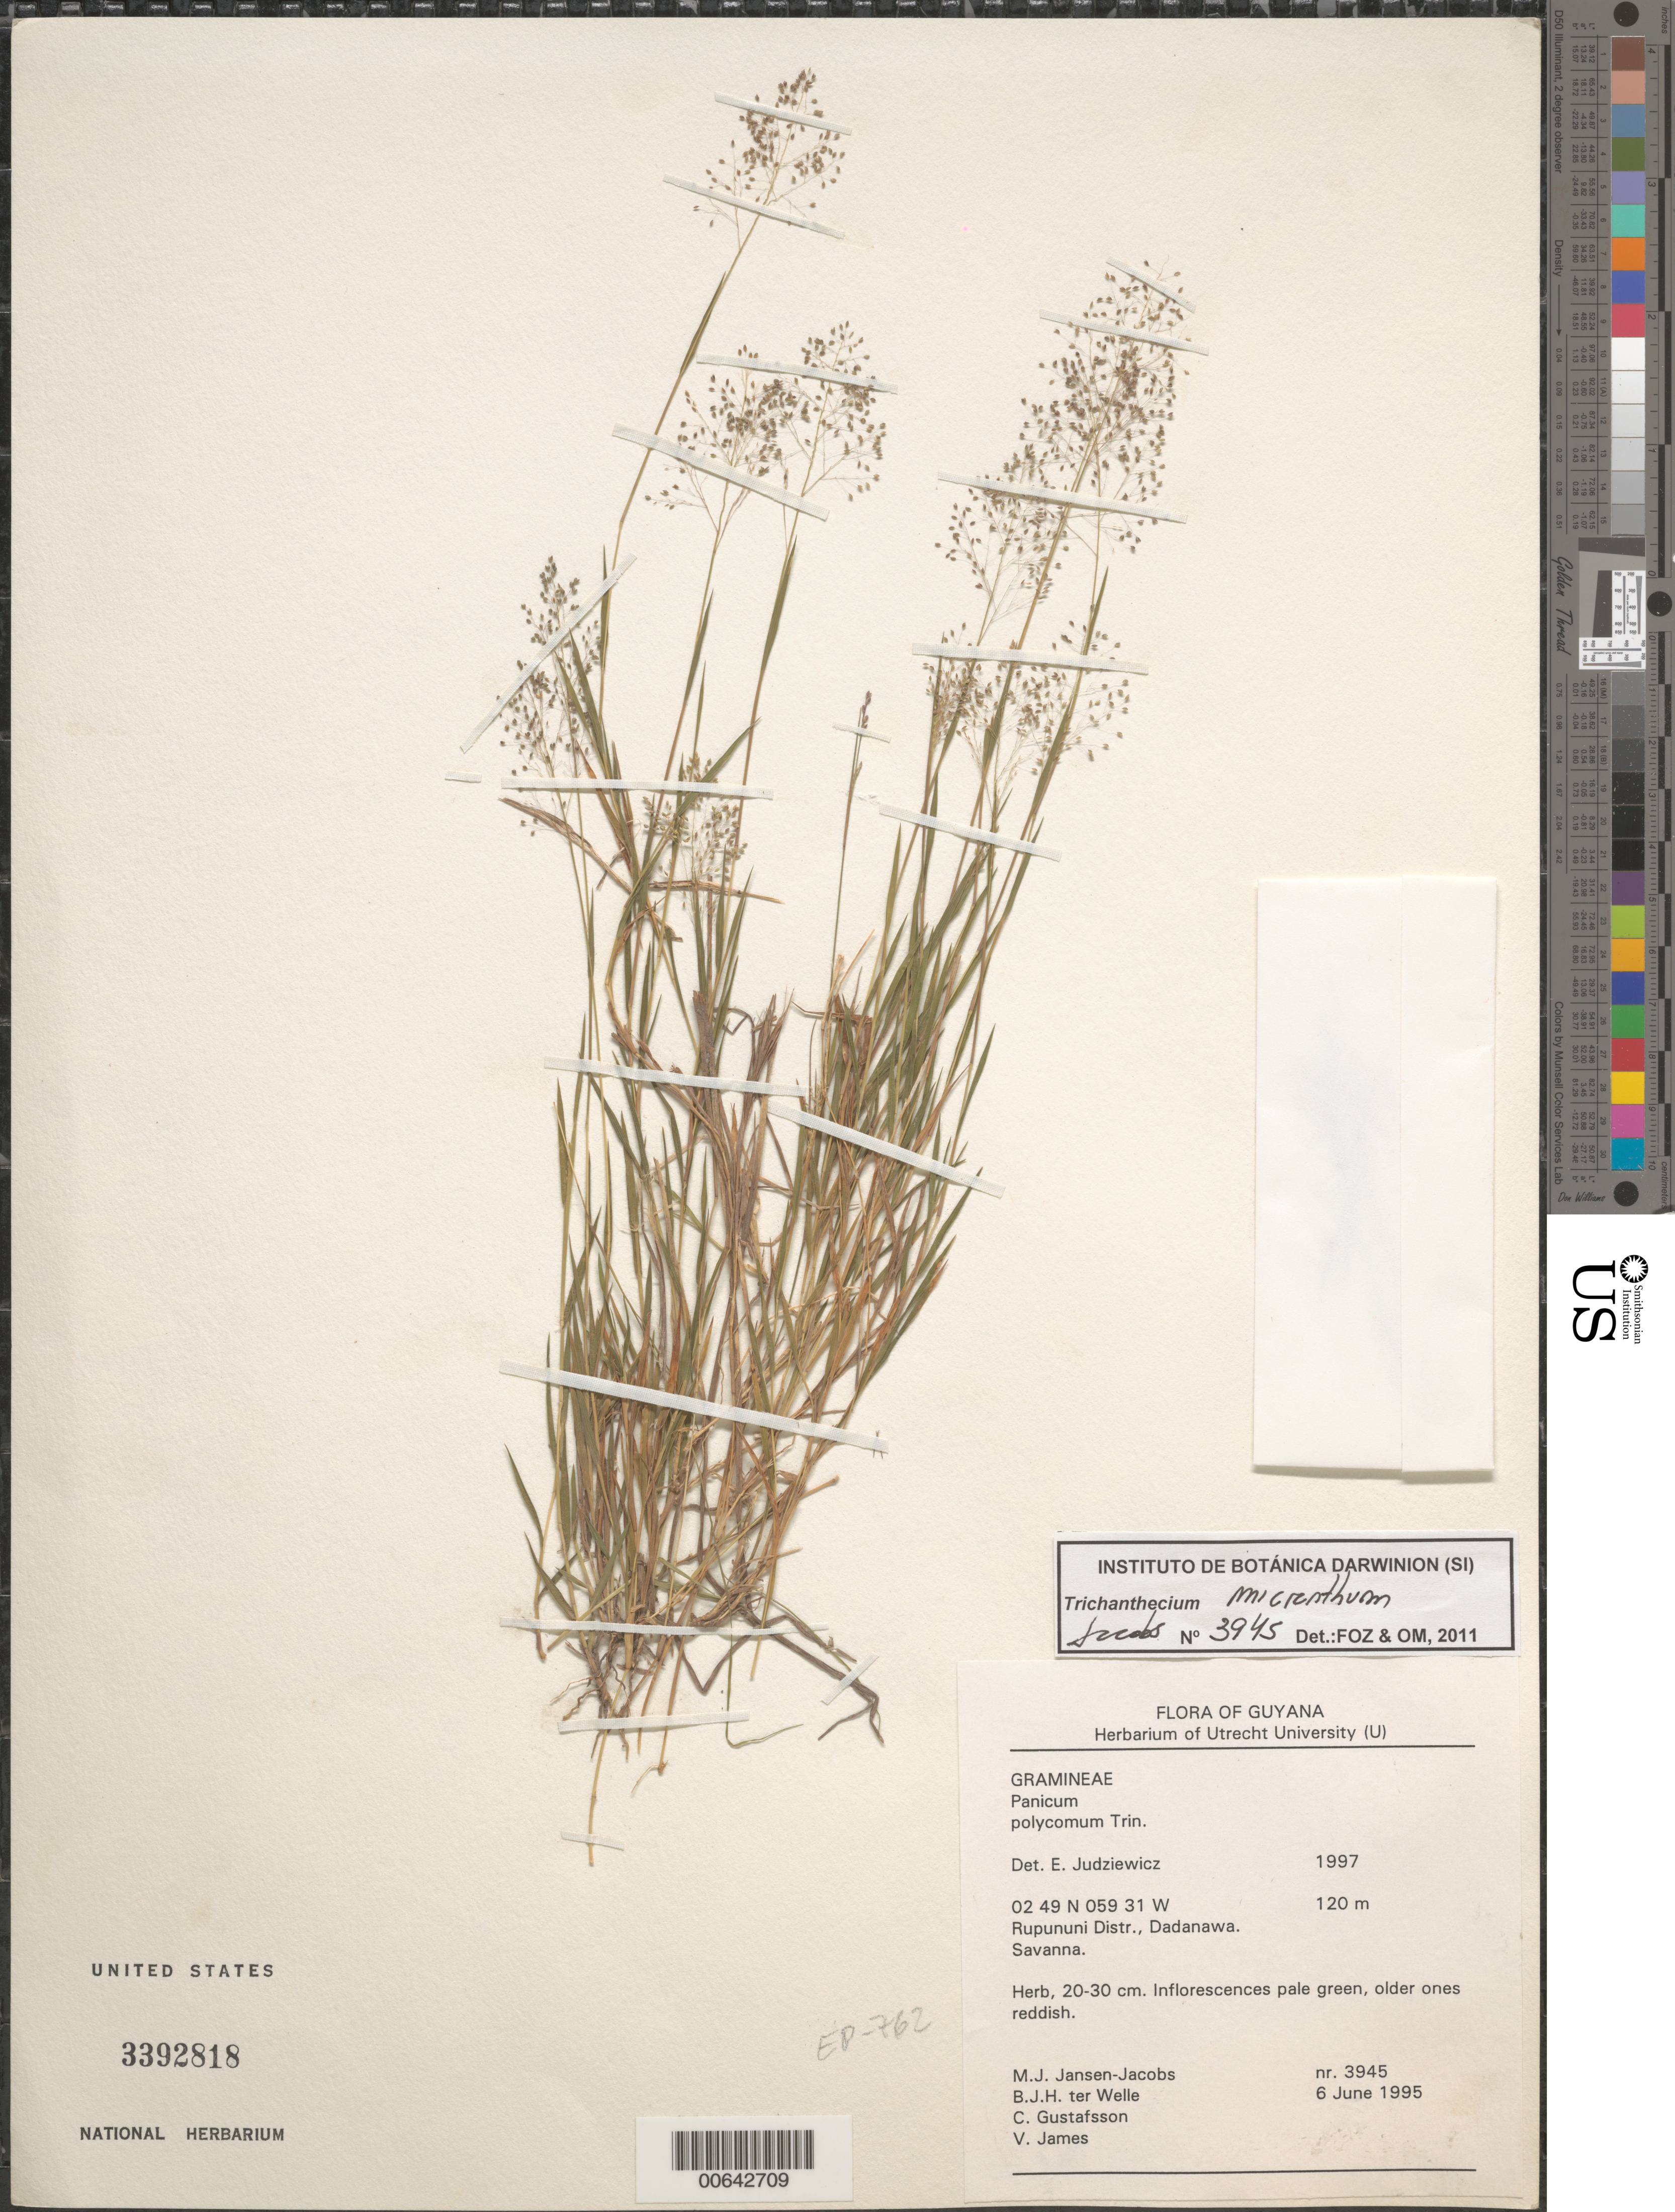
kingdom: Plantae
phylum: Tracheophyta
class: Liliopsida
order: Poales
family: Poaceae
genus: Trichanthecium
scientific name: Trichanthecium micranthum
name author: (Kunth) Zuloaga & Morrone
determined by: Zuloaga, F. O.; Morrone, O. N.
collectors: M. J. Jansen-Jacobs, B. Welle, C. G. Gustafsson & V. James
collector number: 3945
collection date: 1995-06-06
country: Guyana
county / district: Rupununi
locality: Dadanawa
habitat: Savanna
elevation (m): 120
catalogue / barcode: US 3392818